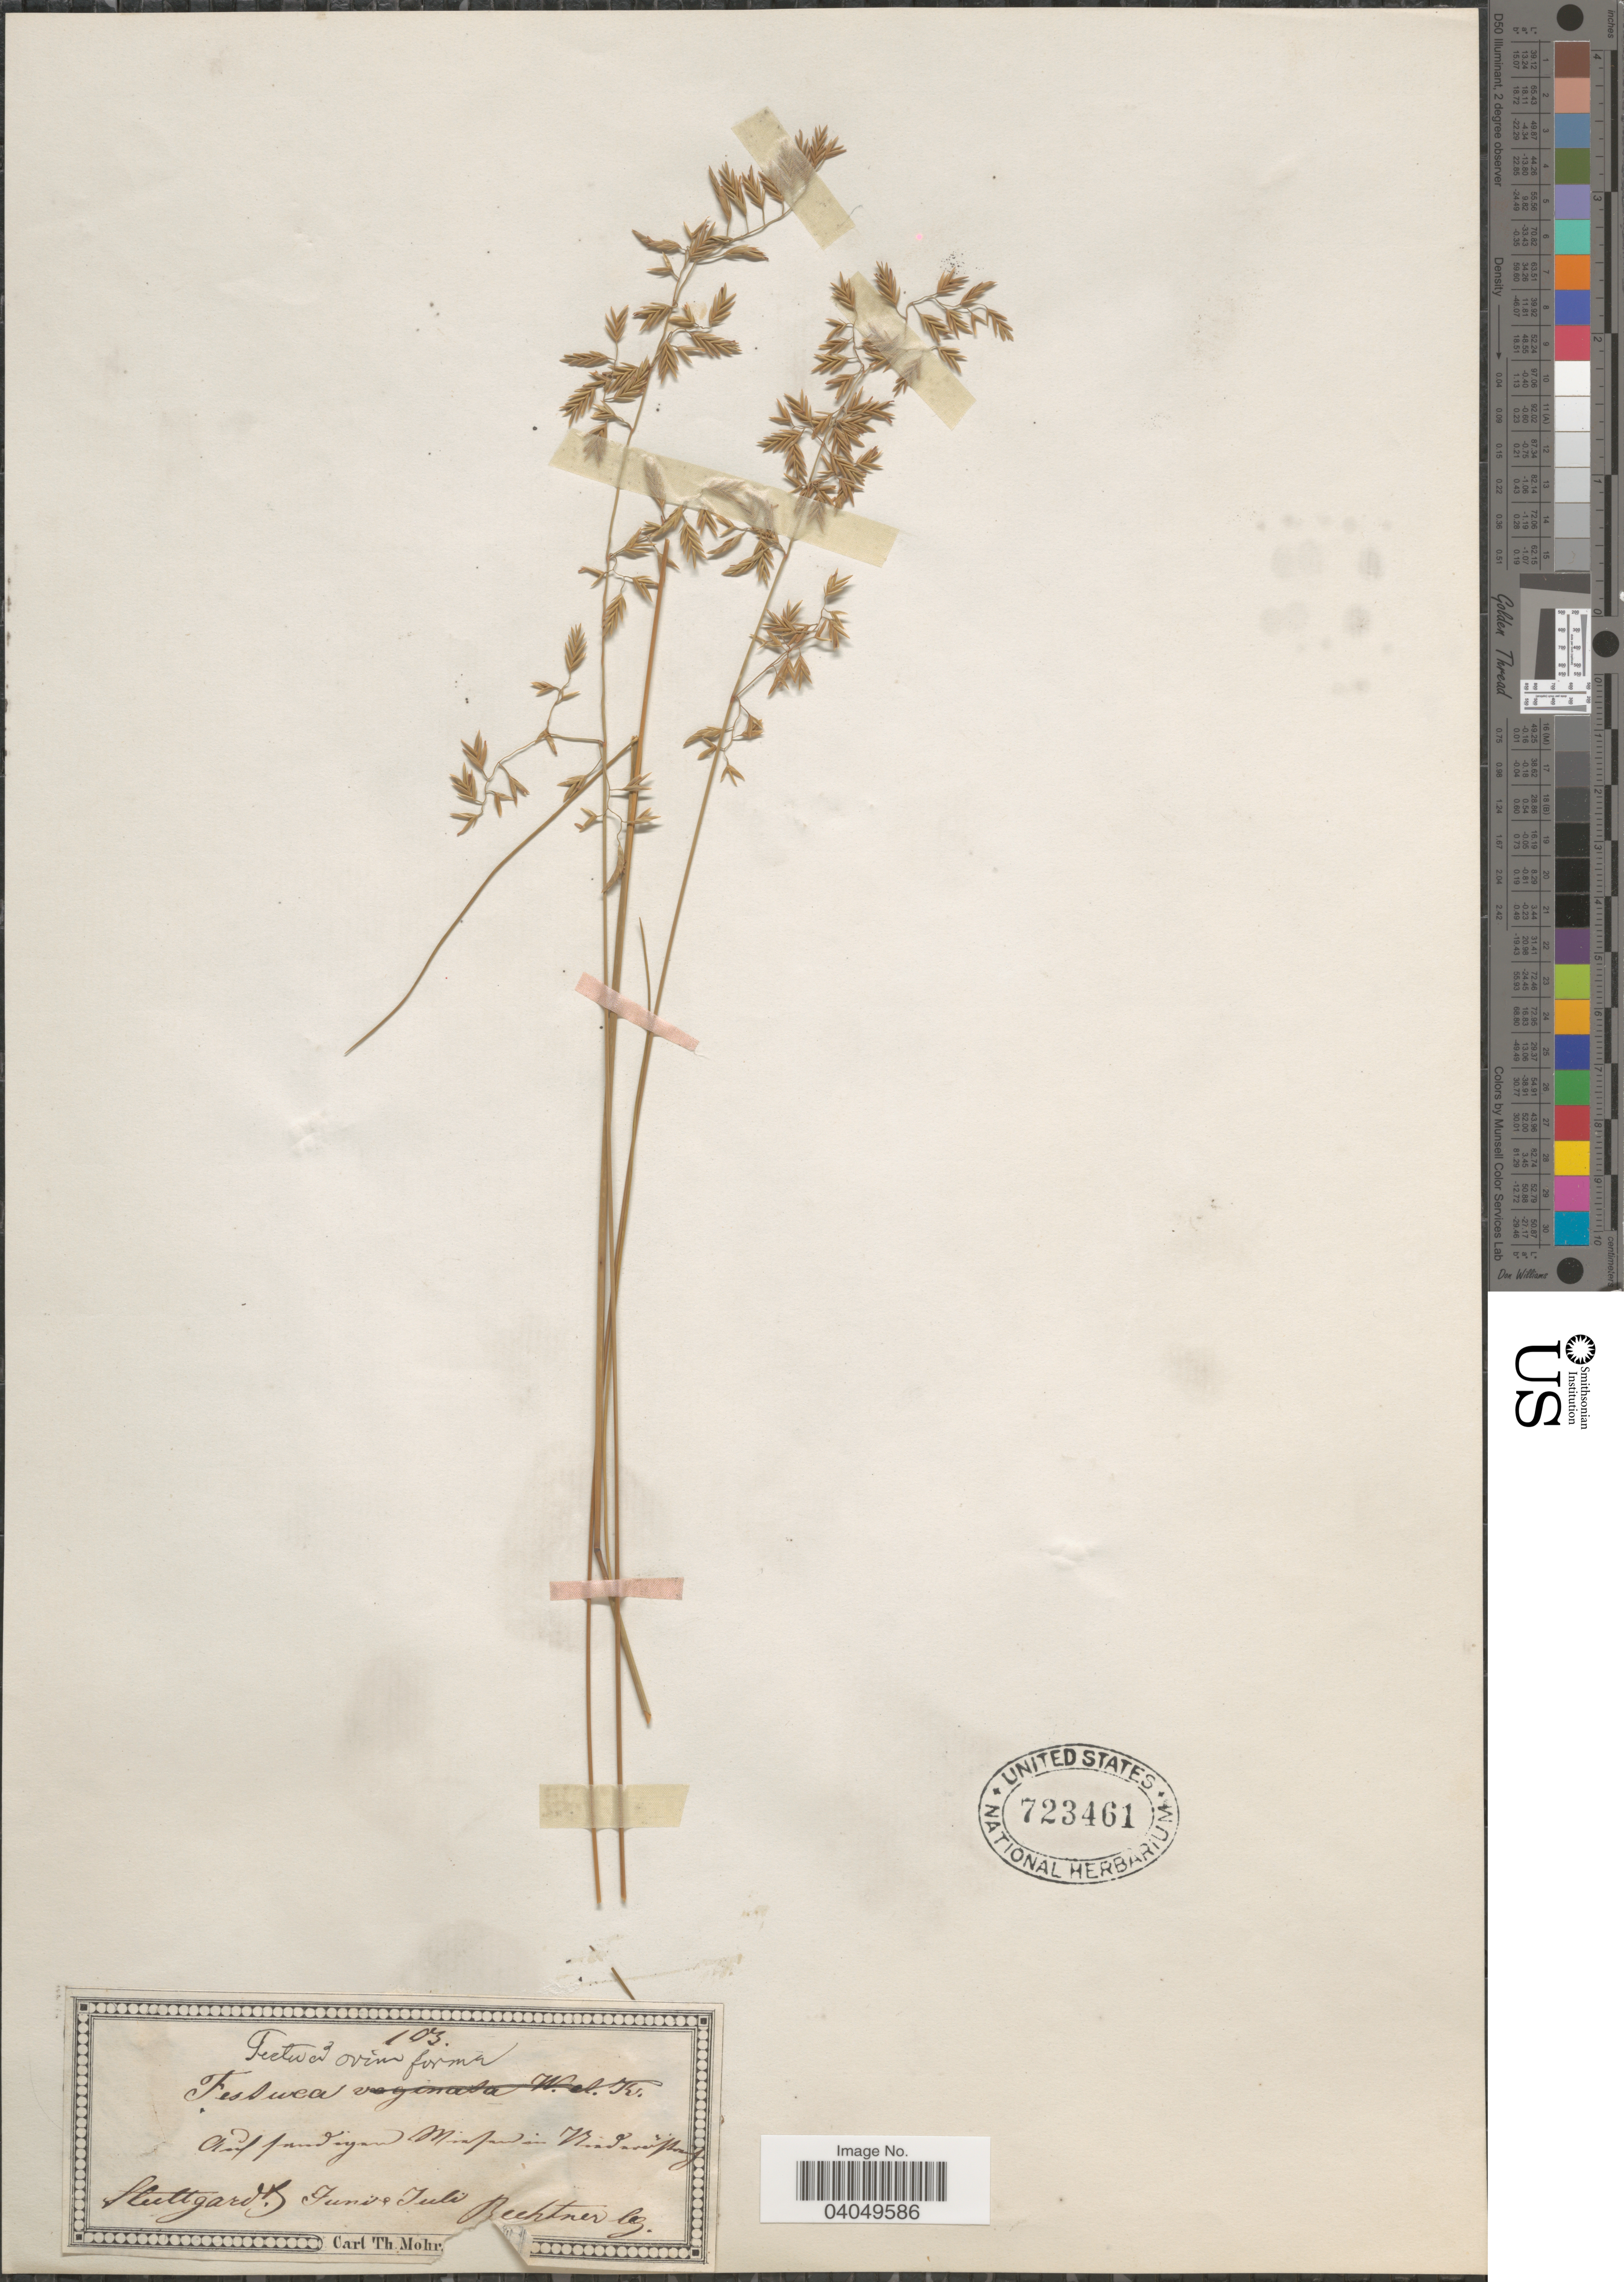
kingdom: Plantae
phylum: Tracheophyta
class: Liliopsida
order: Poales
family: Poaceae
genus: Festuca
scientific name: Festuca ovina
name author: L.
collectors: Stuttgardt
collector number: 103*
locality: Auf pandigan[interpreted] [illegible text]. Rechtner[interpreted].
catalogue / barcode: US 723461